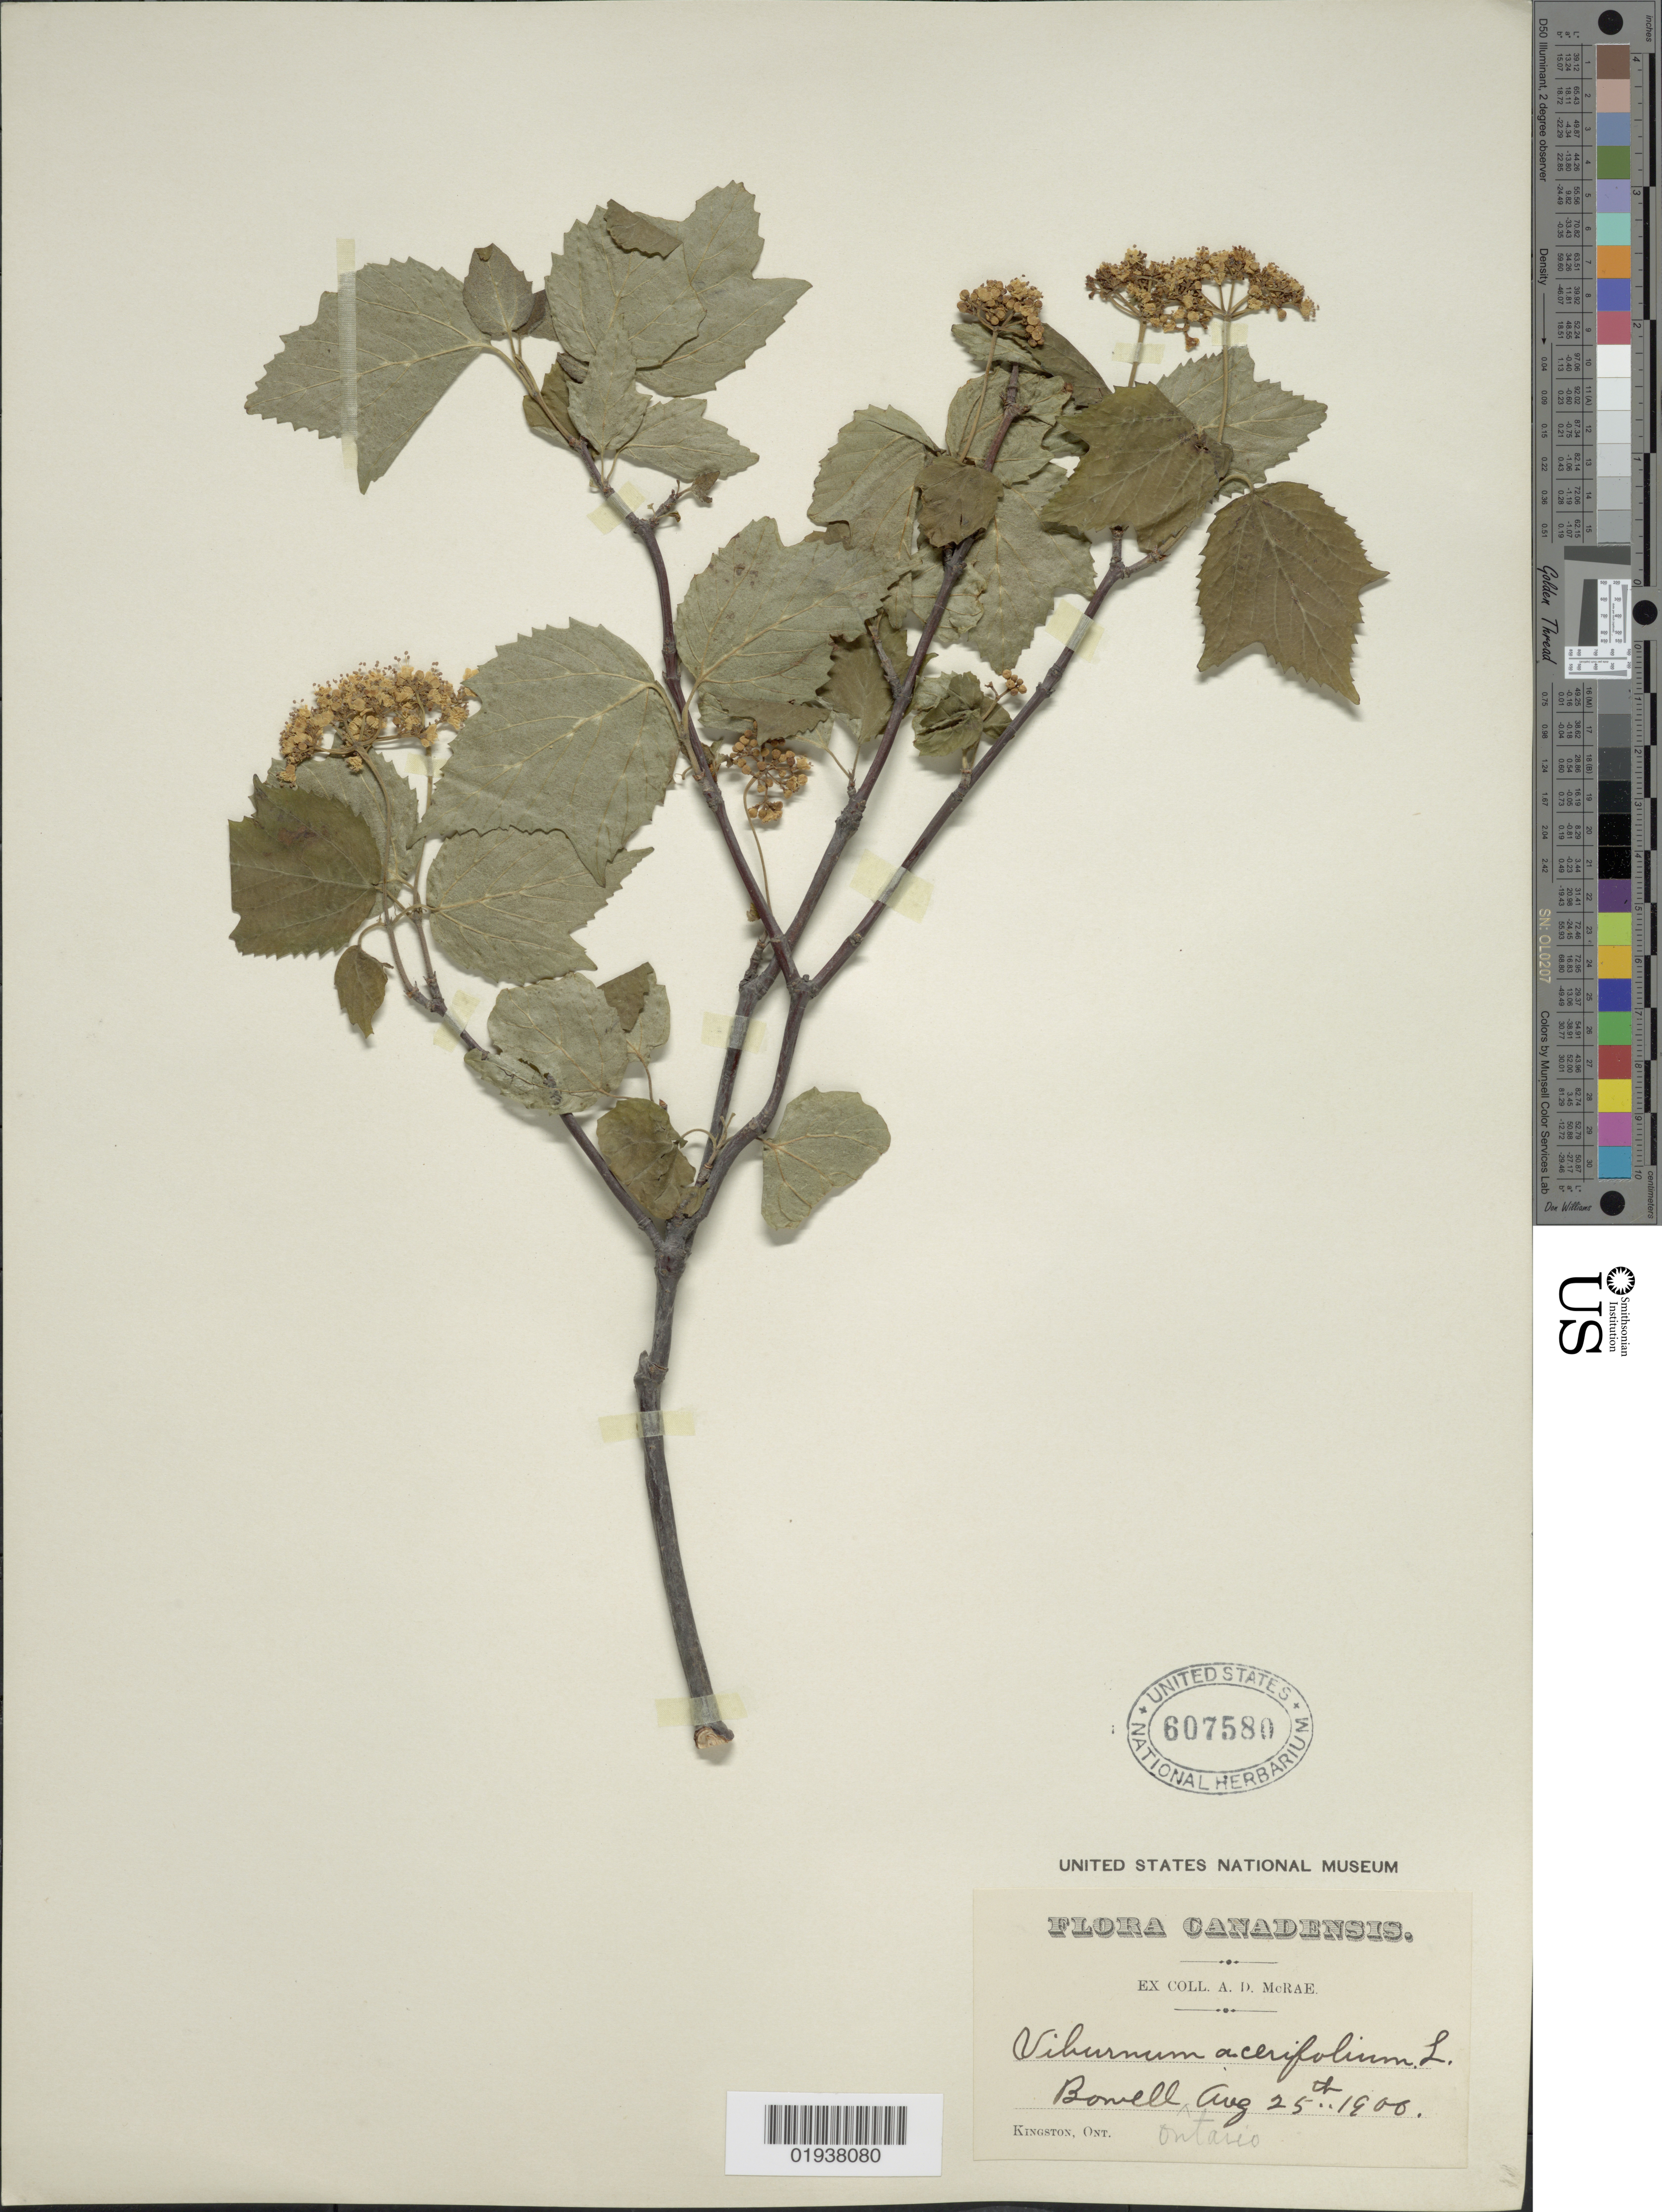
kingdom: Plantae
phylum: Tracheophyta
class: Magnoliopsida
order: Dipsacales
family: Viburnaceae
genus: Viburnum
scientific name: Viburnum acerifolium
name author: L.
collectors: A. McRae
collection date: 1900-08-25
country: Canada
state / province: Ontario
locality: Bowell.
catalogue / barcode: US 607580